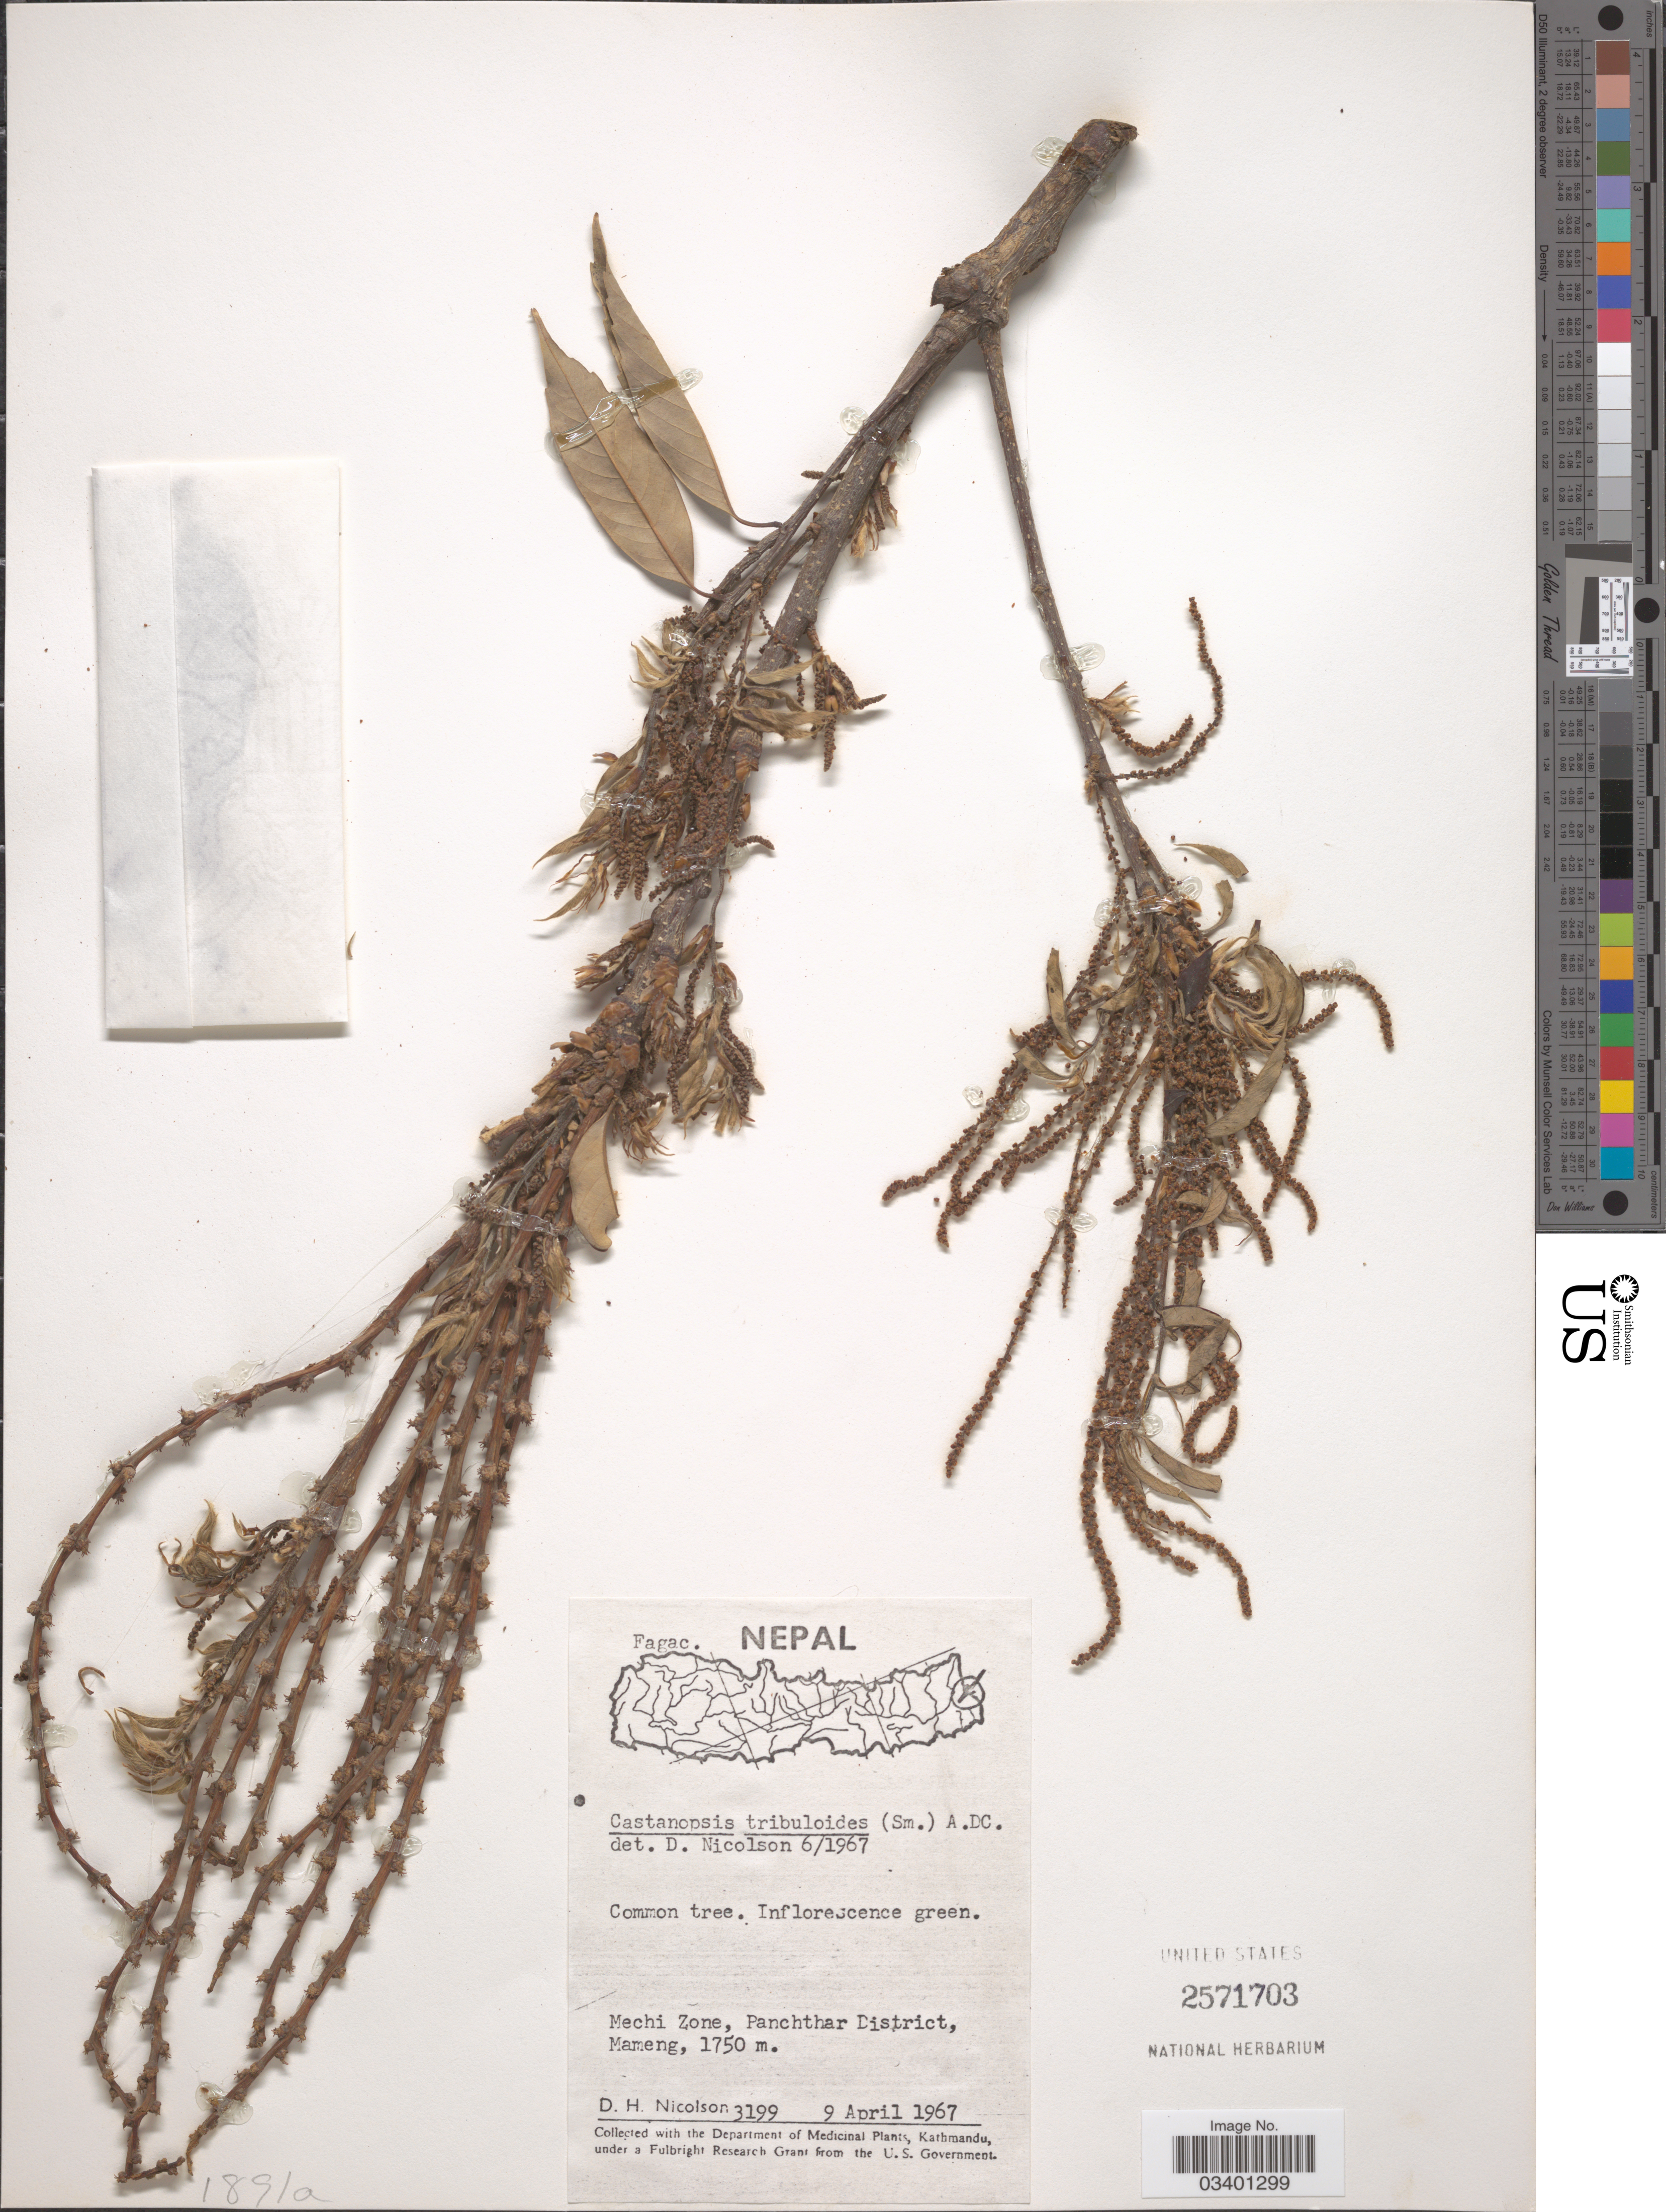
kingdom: Plantae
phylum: Tracheophyta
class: Magnoliopsida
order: Fagales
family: Fagaceae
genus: Castanopsis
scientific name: Castanopsis tribuloides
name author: (Sm.) A. DC.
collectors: D. H. Nicolson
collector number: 3199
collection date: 1967-04-09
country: Nepal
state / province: Mechi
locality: Mechi Zone, Panchthar District, Mameng.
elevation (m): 1750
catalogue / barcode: US 2571703